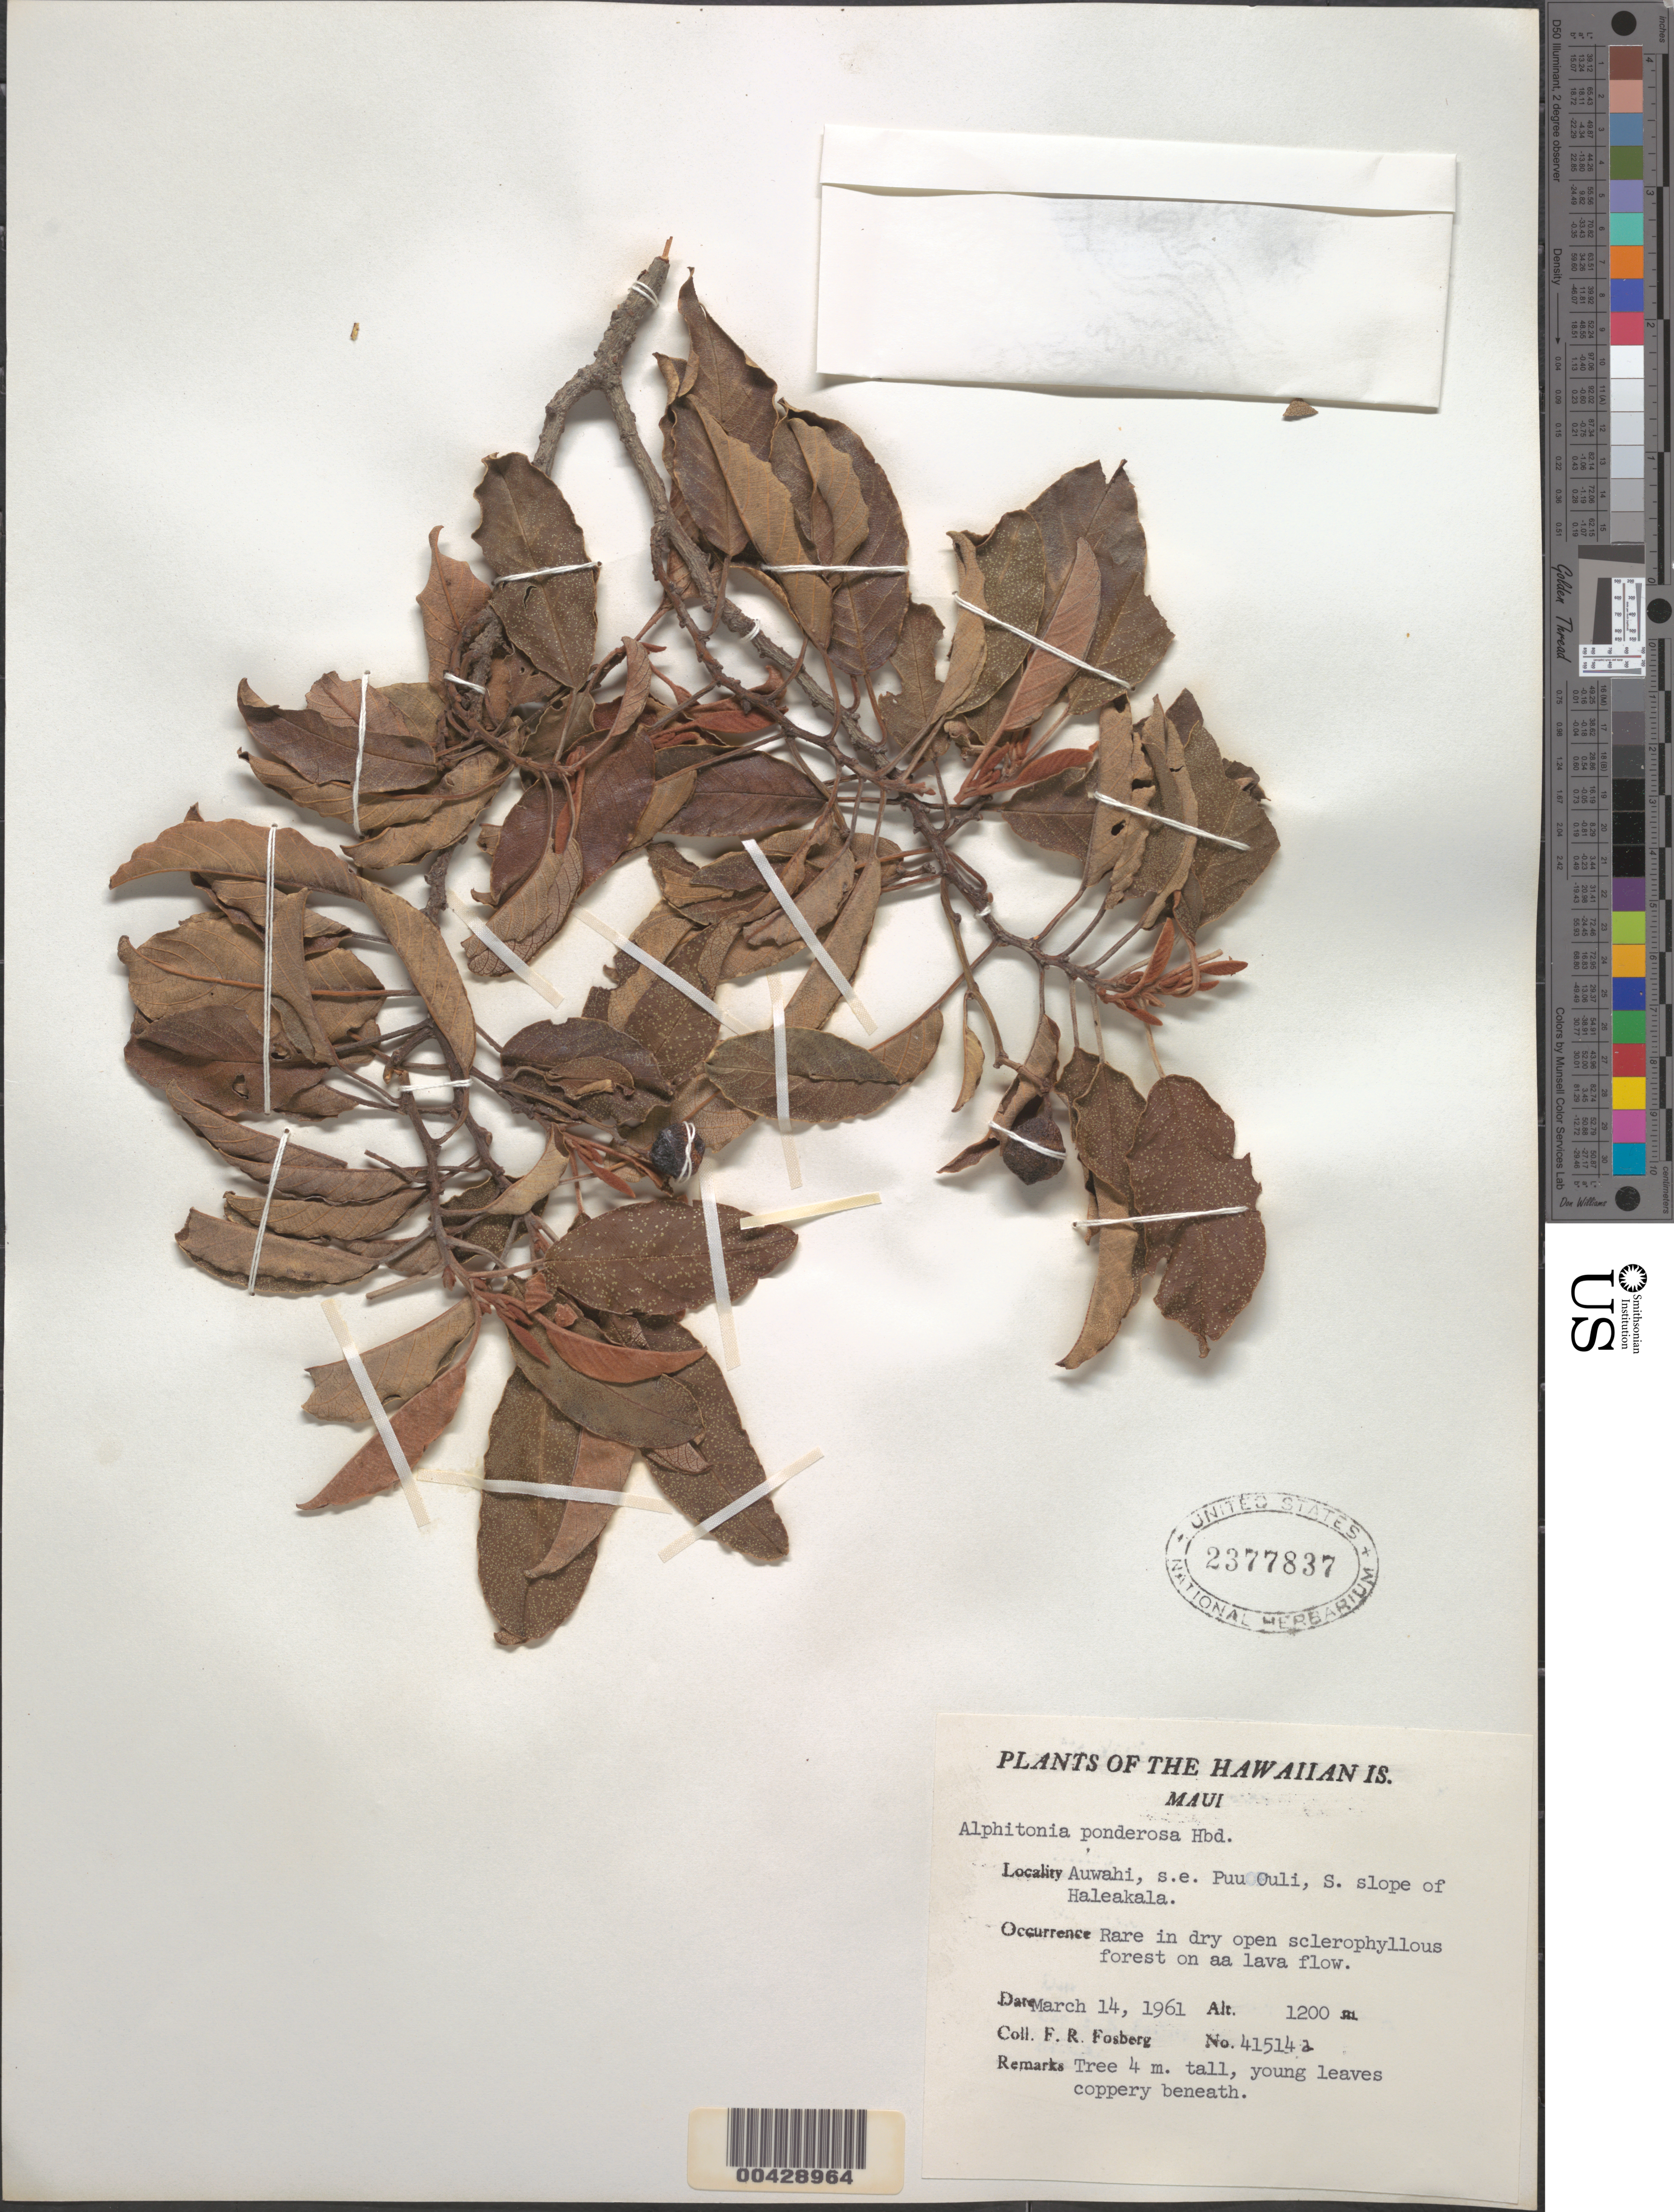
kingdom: Plantae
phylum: Tracheophyta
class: Magnoliopsida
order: Rosales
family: Rhamnaceae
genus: Alphitonia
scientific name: Alphitonia ponderosa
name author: Hillebr.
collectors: F. R. Fosberg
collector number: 41514a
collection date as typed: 14 Mar 1961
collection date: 1961-03-14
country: United States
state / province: Hawaii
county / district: Maui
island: Maui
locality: Auwahi, SE Puu Ouli, S slope of Haleakala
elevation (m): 1200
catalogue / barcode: US 2377837